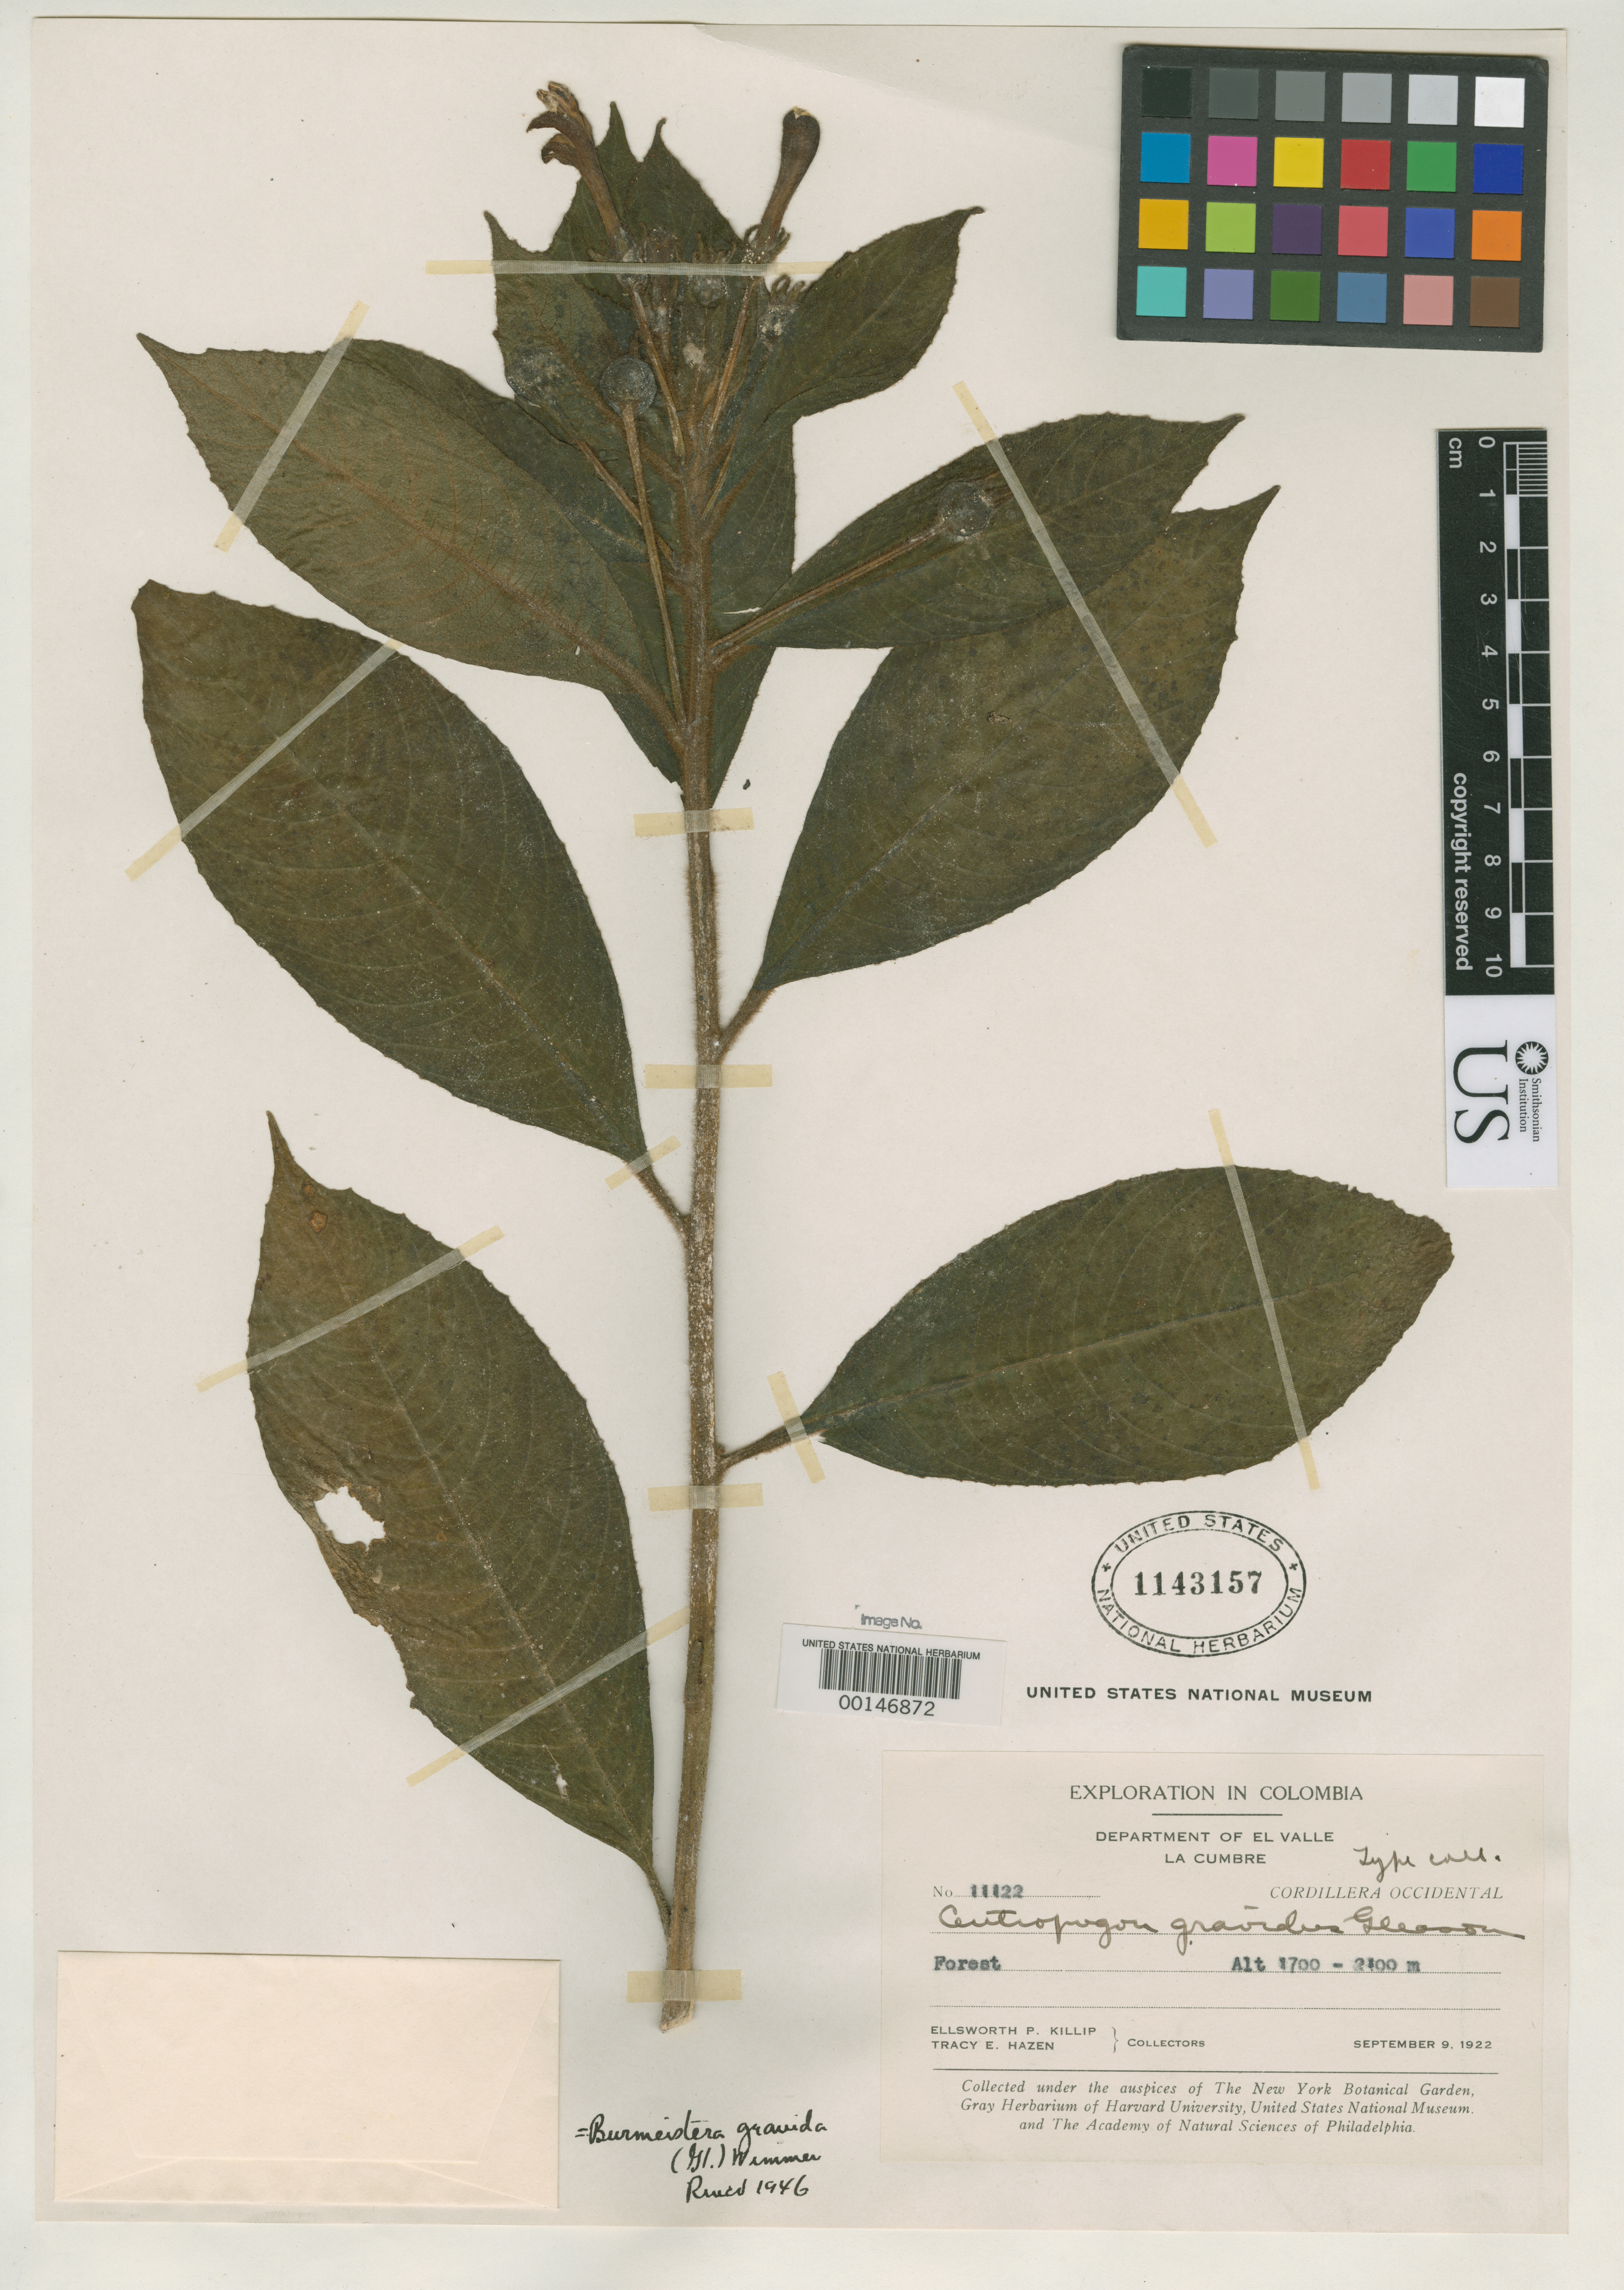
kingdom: Plantae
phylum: Tracheophyta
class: Magnoliopsida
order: Asterales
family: Campanulaceae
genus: Centropogon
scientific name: Centropogon gravidus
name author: Gleason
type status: Type Collection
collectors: E. P. Killip & T. E. Hazen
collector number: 11122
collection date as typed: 09 Sep 1922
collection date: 1922-09-09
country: Colombia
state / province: Valle del Cauca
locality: La Cumbe.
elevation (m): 1700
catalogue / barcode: US 1143157